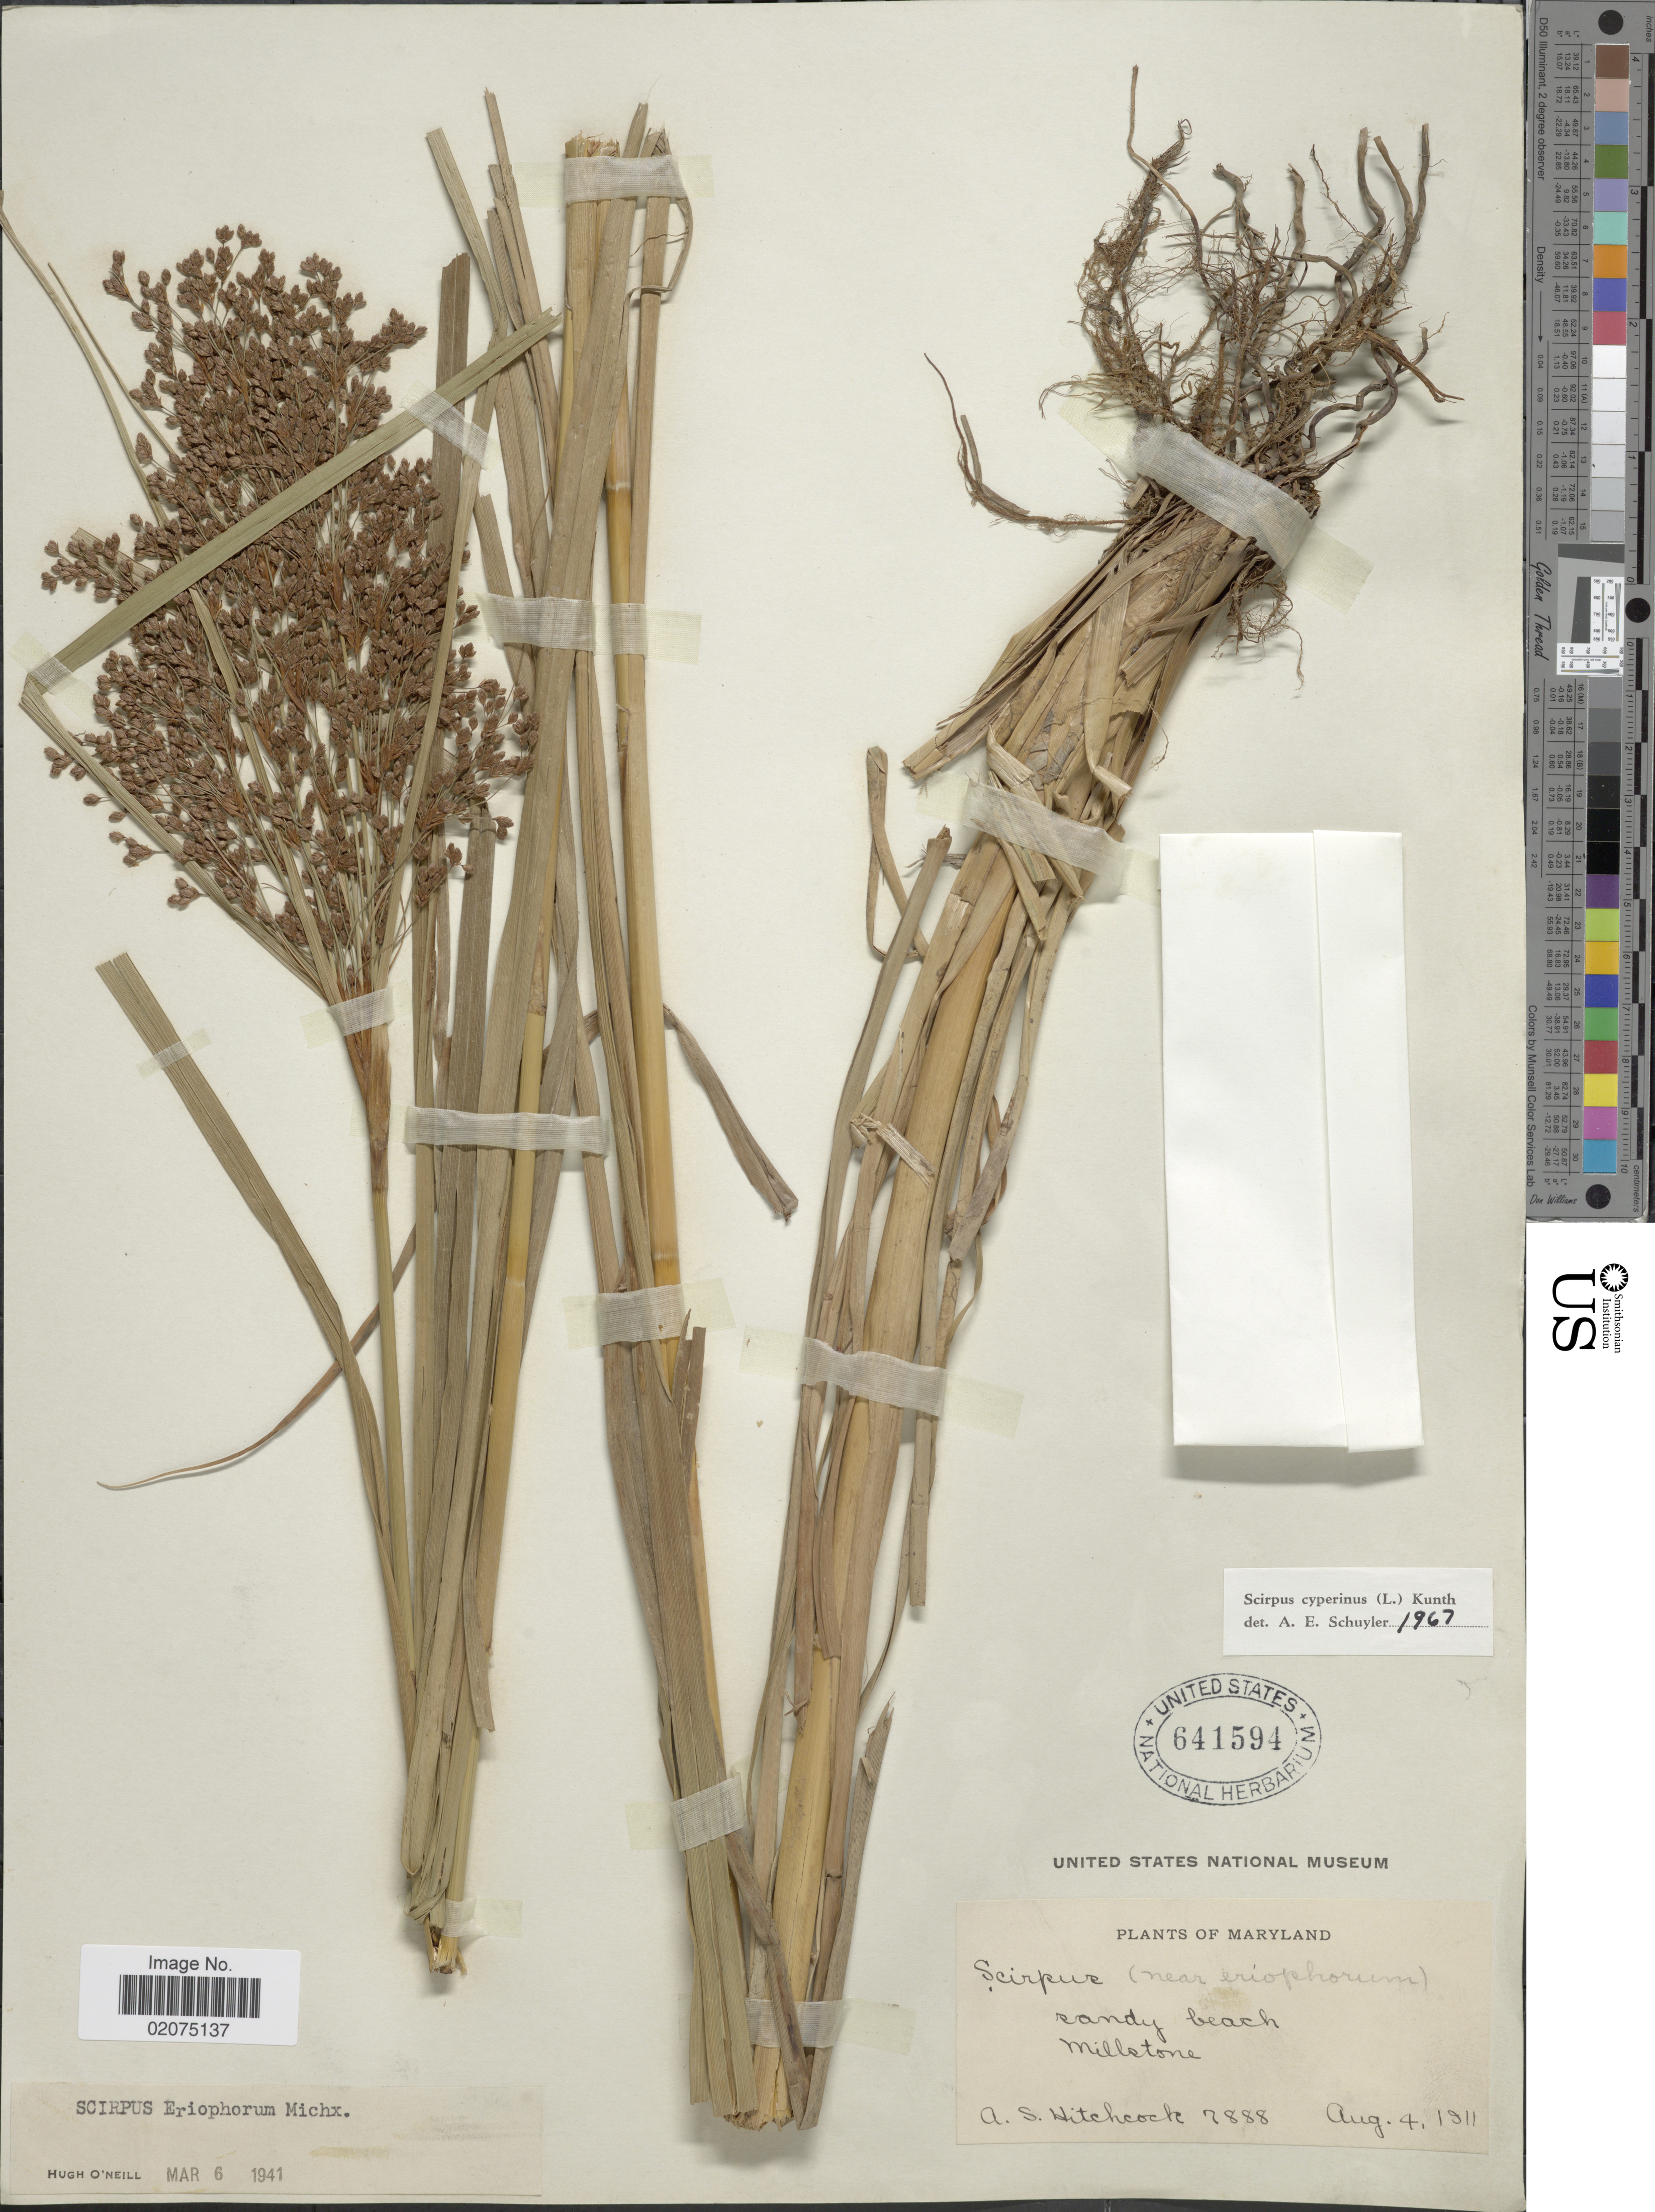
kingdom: Plantae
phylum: Tracheophyta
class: Liliopsida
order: Poales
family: Cyperaceae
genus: Scirpus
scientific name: Scirpus cyperinus (L.) Kunth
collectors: A. S. Hitchcock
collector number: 7888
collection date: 1911-08-04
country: United States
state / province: Maryland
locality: Millstone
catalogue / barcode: US 641594